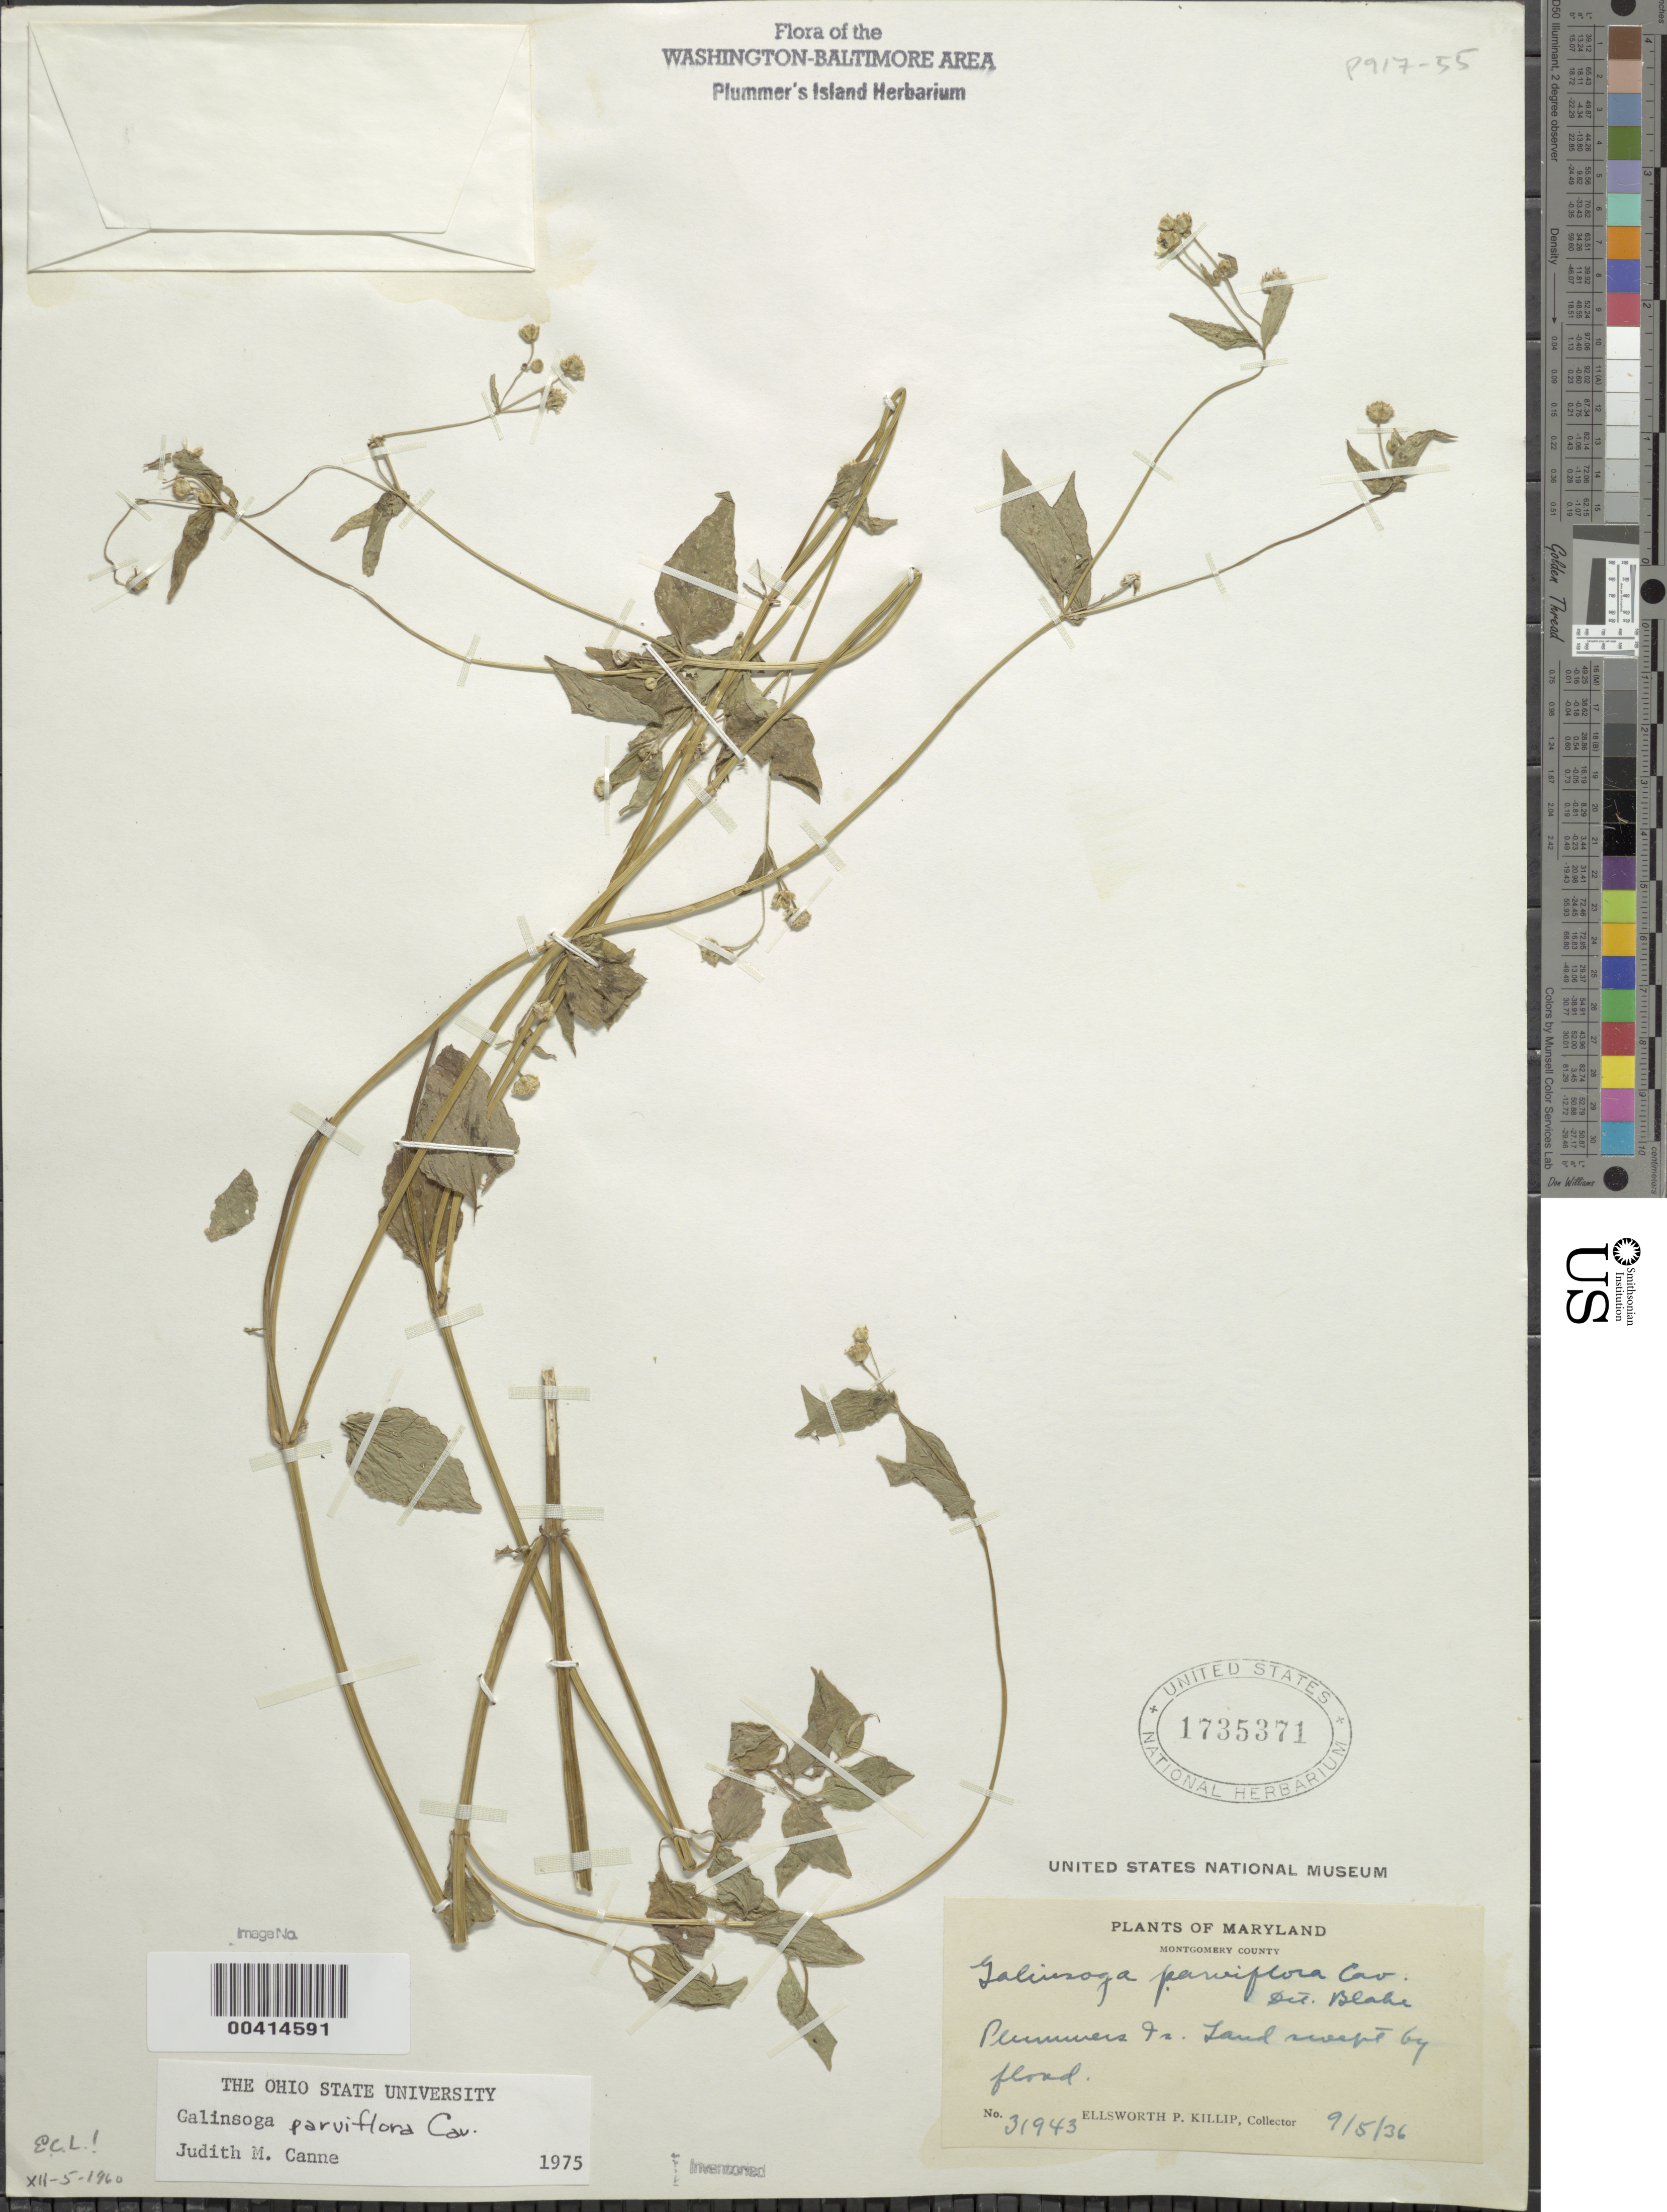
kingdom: Plantae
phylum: Tracheophyta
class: Magnoliopsida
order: Asterales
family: Asteraceae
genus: Galinsoga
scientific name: Galinsoga parviflora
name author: Cav.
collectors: E. P. Killip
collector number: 31943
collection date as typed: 05 Sep 1936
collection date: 1936-09-05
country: United States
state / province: Maryland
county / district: Montgomery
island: Plummers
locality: Plummer's Island C. & O. Canal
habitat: Land swept by flood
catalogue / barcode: US 1735371